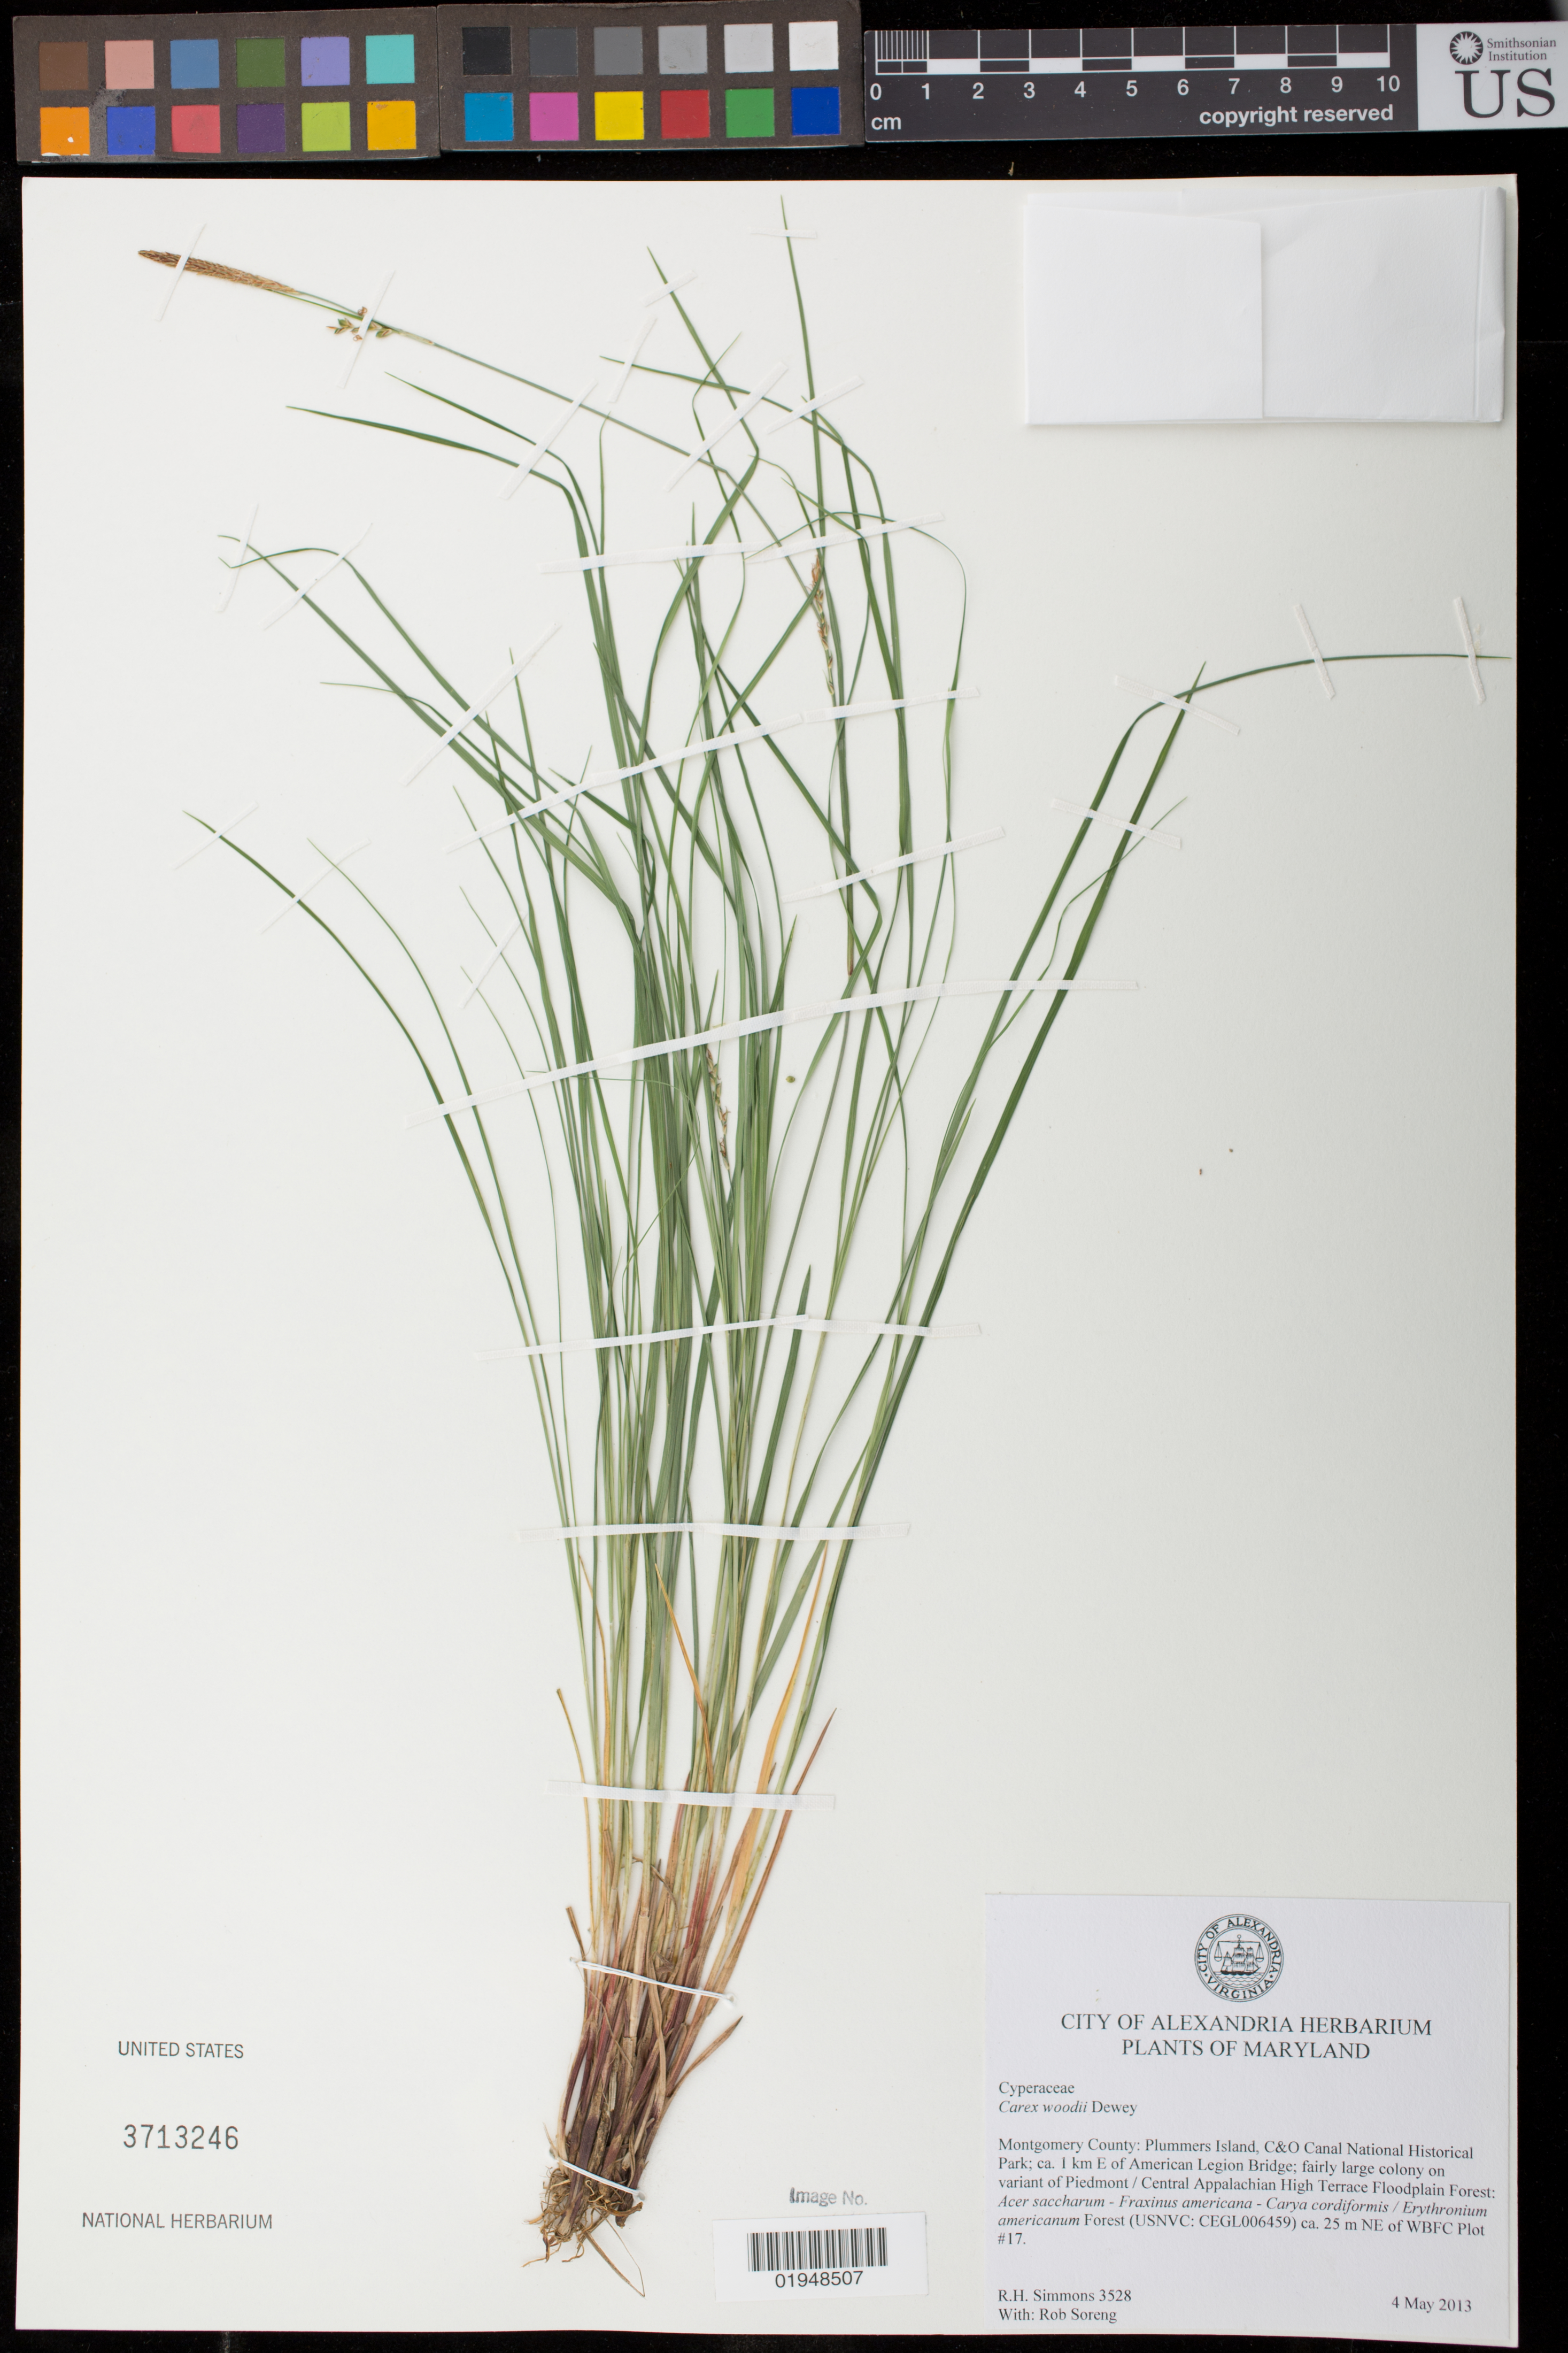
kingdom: Plantae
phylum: Tracheophyta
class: Liliopsida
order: Poales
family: Cyperaceae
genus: Carex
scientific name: Carex woodii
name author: Dewey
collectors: R. H. Simmons & R. J. Soreng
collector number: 3528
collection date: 2013-05-04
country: United States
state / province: Maryland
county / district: Montgomery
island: Plummers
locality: C&O Canal National Historical Park; ca. 1 km E of American Legion Bridge; ca. 25 m NE of WBFC Plot #17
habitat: Forest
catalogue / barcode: US 3713246